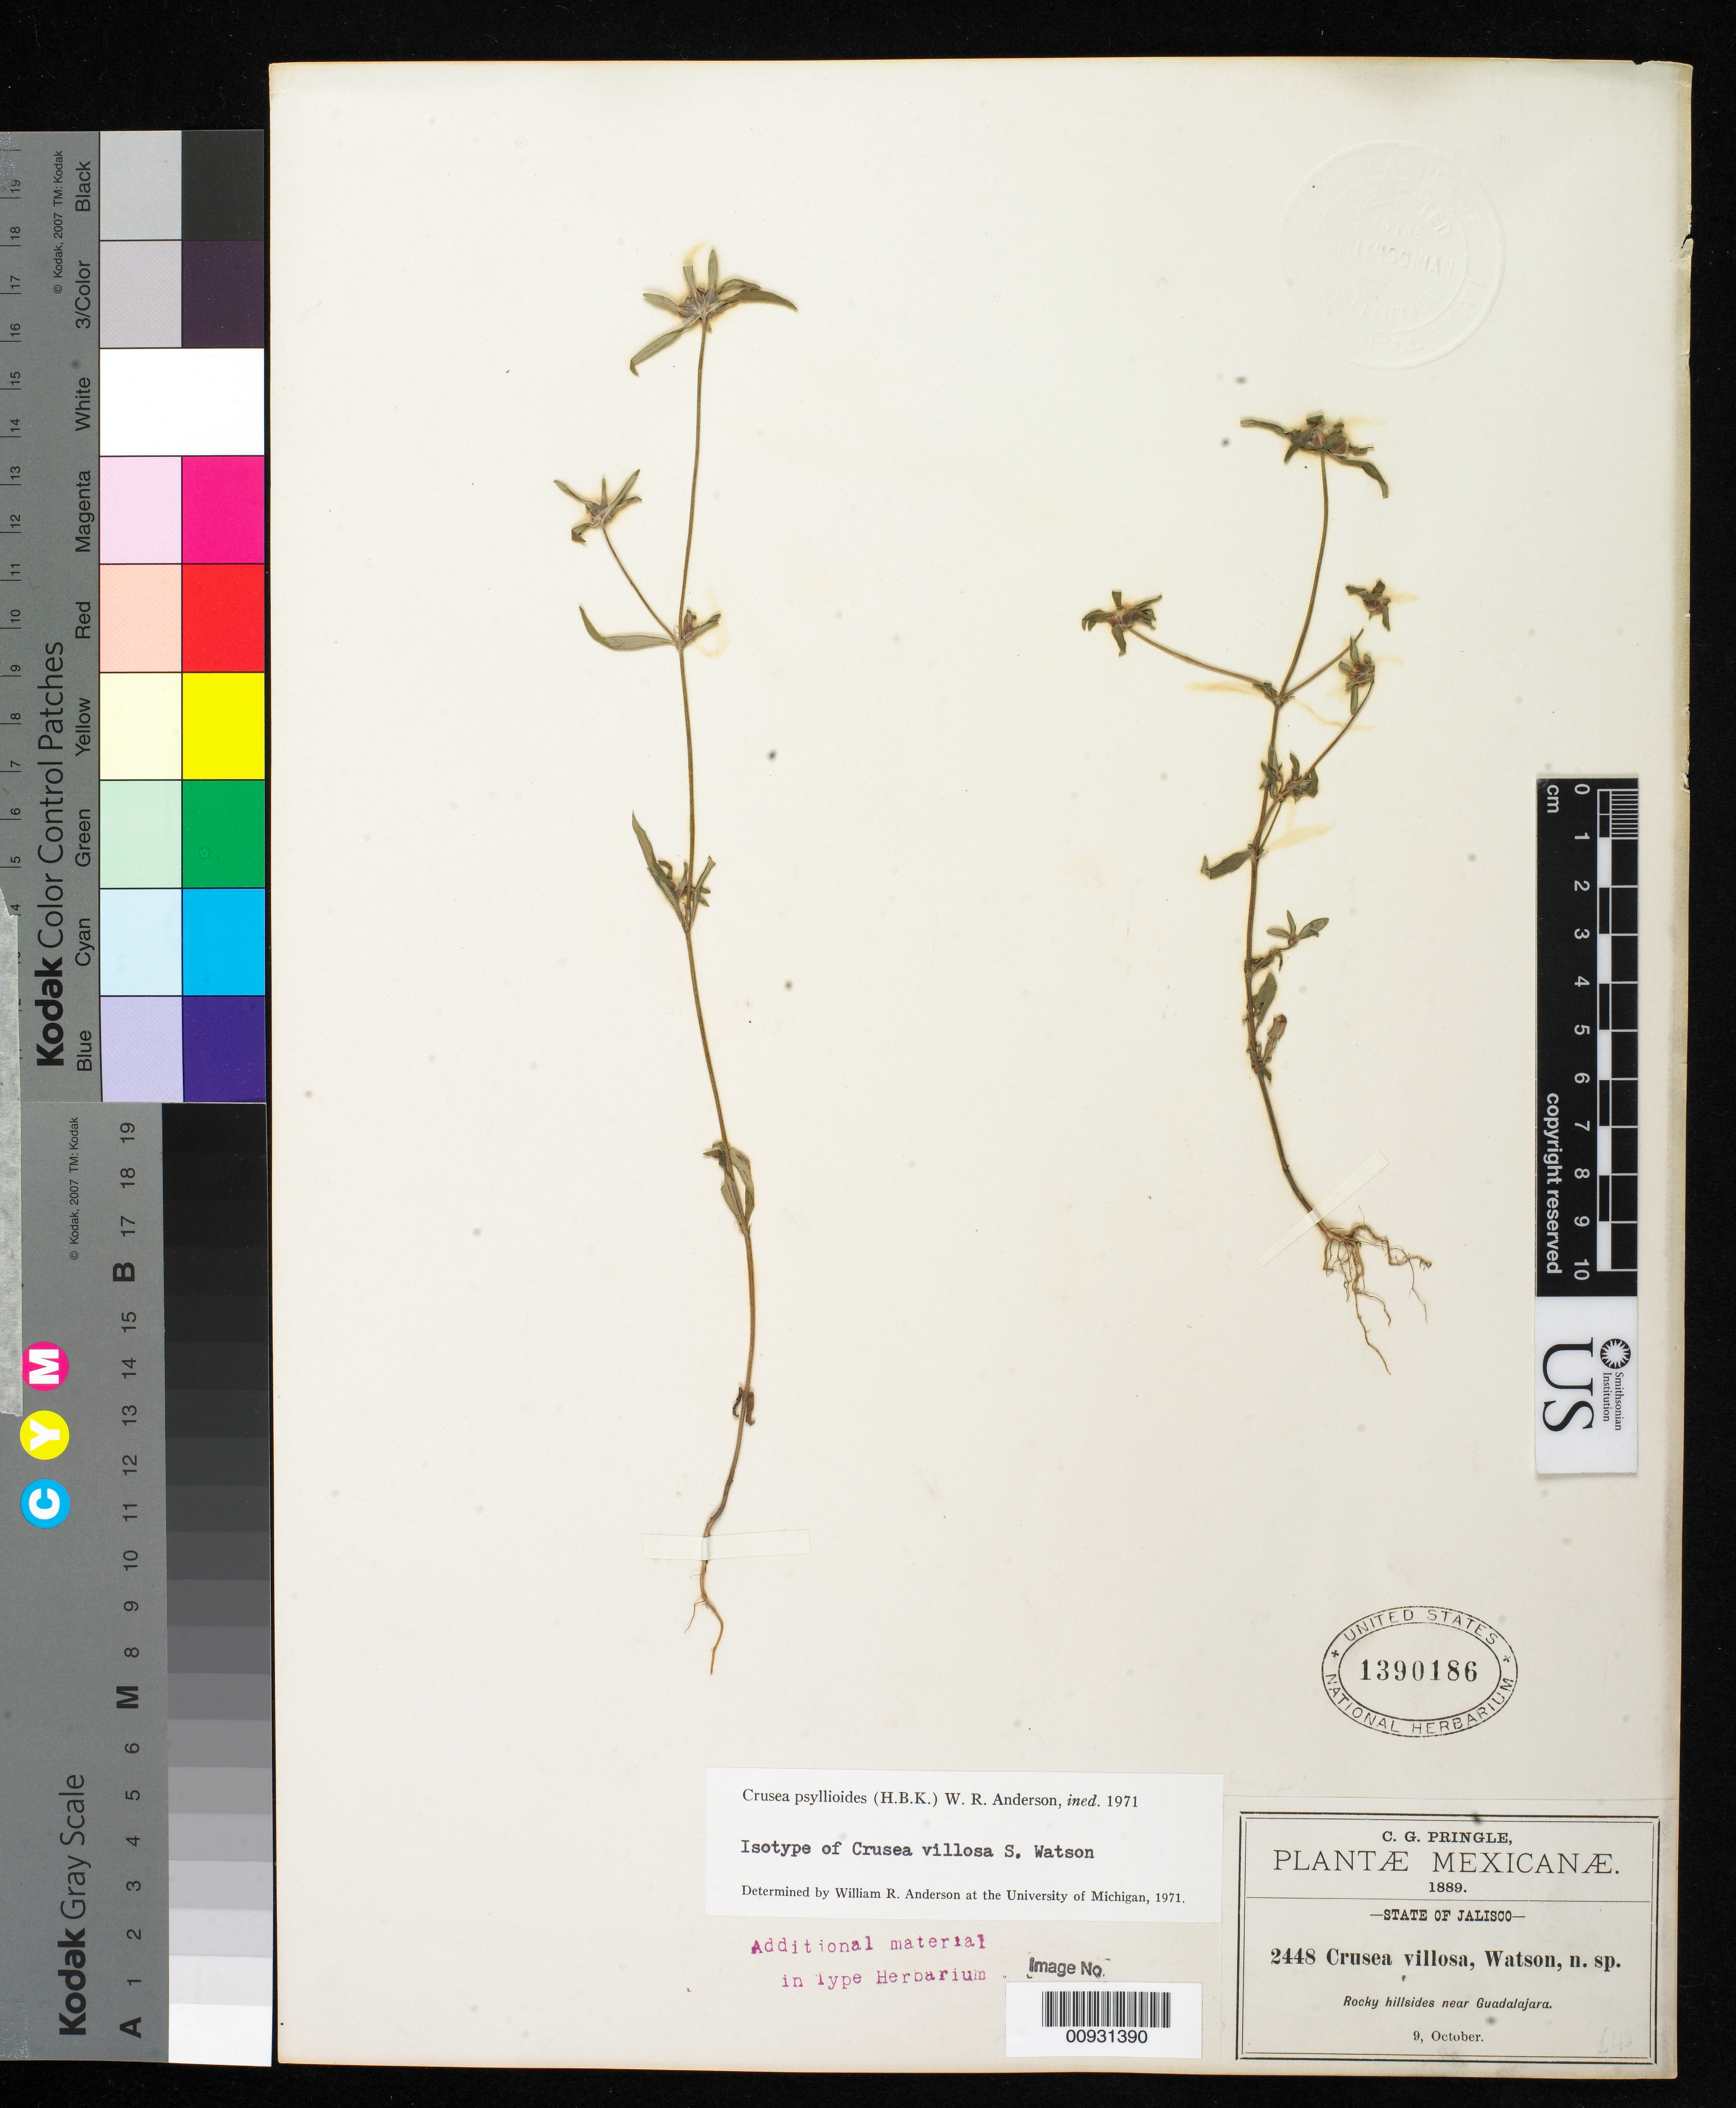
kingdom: Plantae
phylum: Tracheophyta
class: Magnoliopsida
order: Gentianales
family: Rubiaceae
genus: Crusea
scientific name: Crusea villosa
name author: S. Watson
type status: Isotype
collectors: C. G. Pringle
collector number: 2448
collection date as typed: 09 Oct 1889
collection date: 1889-10-09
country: Mexico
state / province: Jalisco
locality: Rocky hills near Guadalajara.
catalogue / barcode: US 1390186